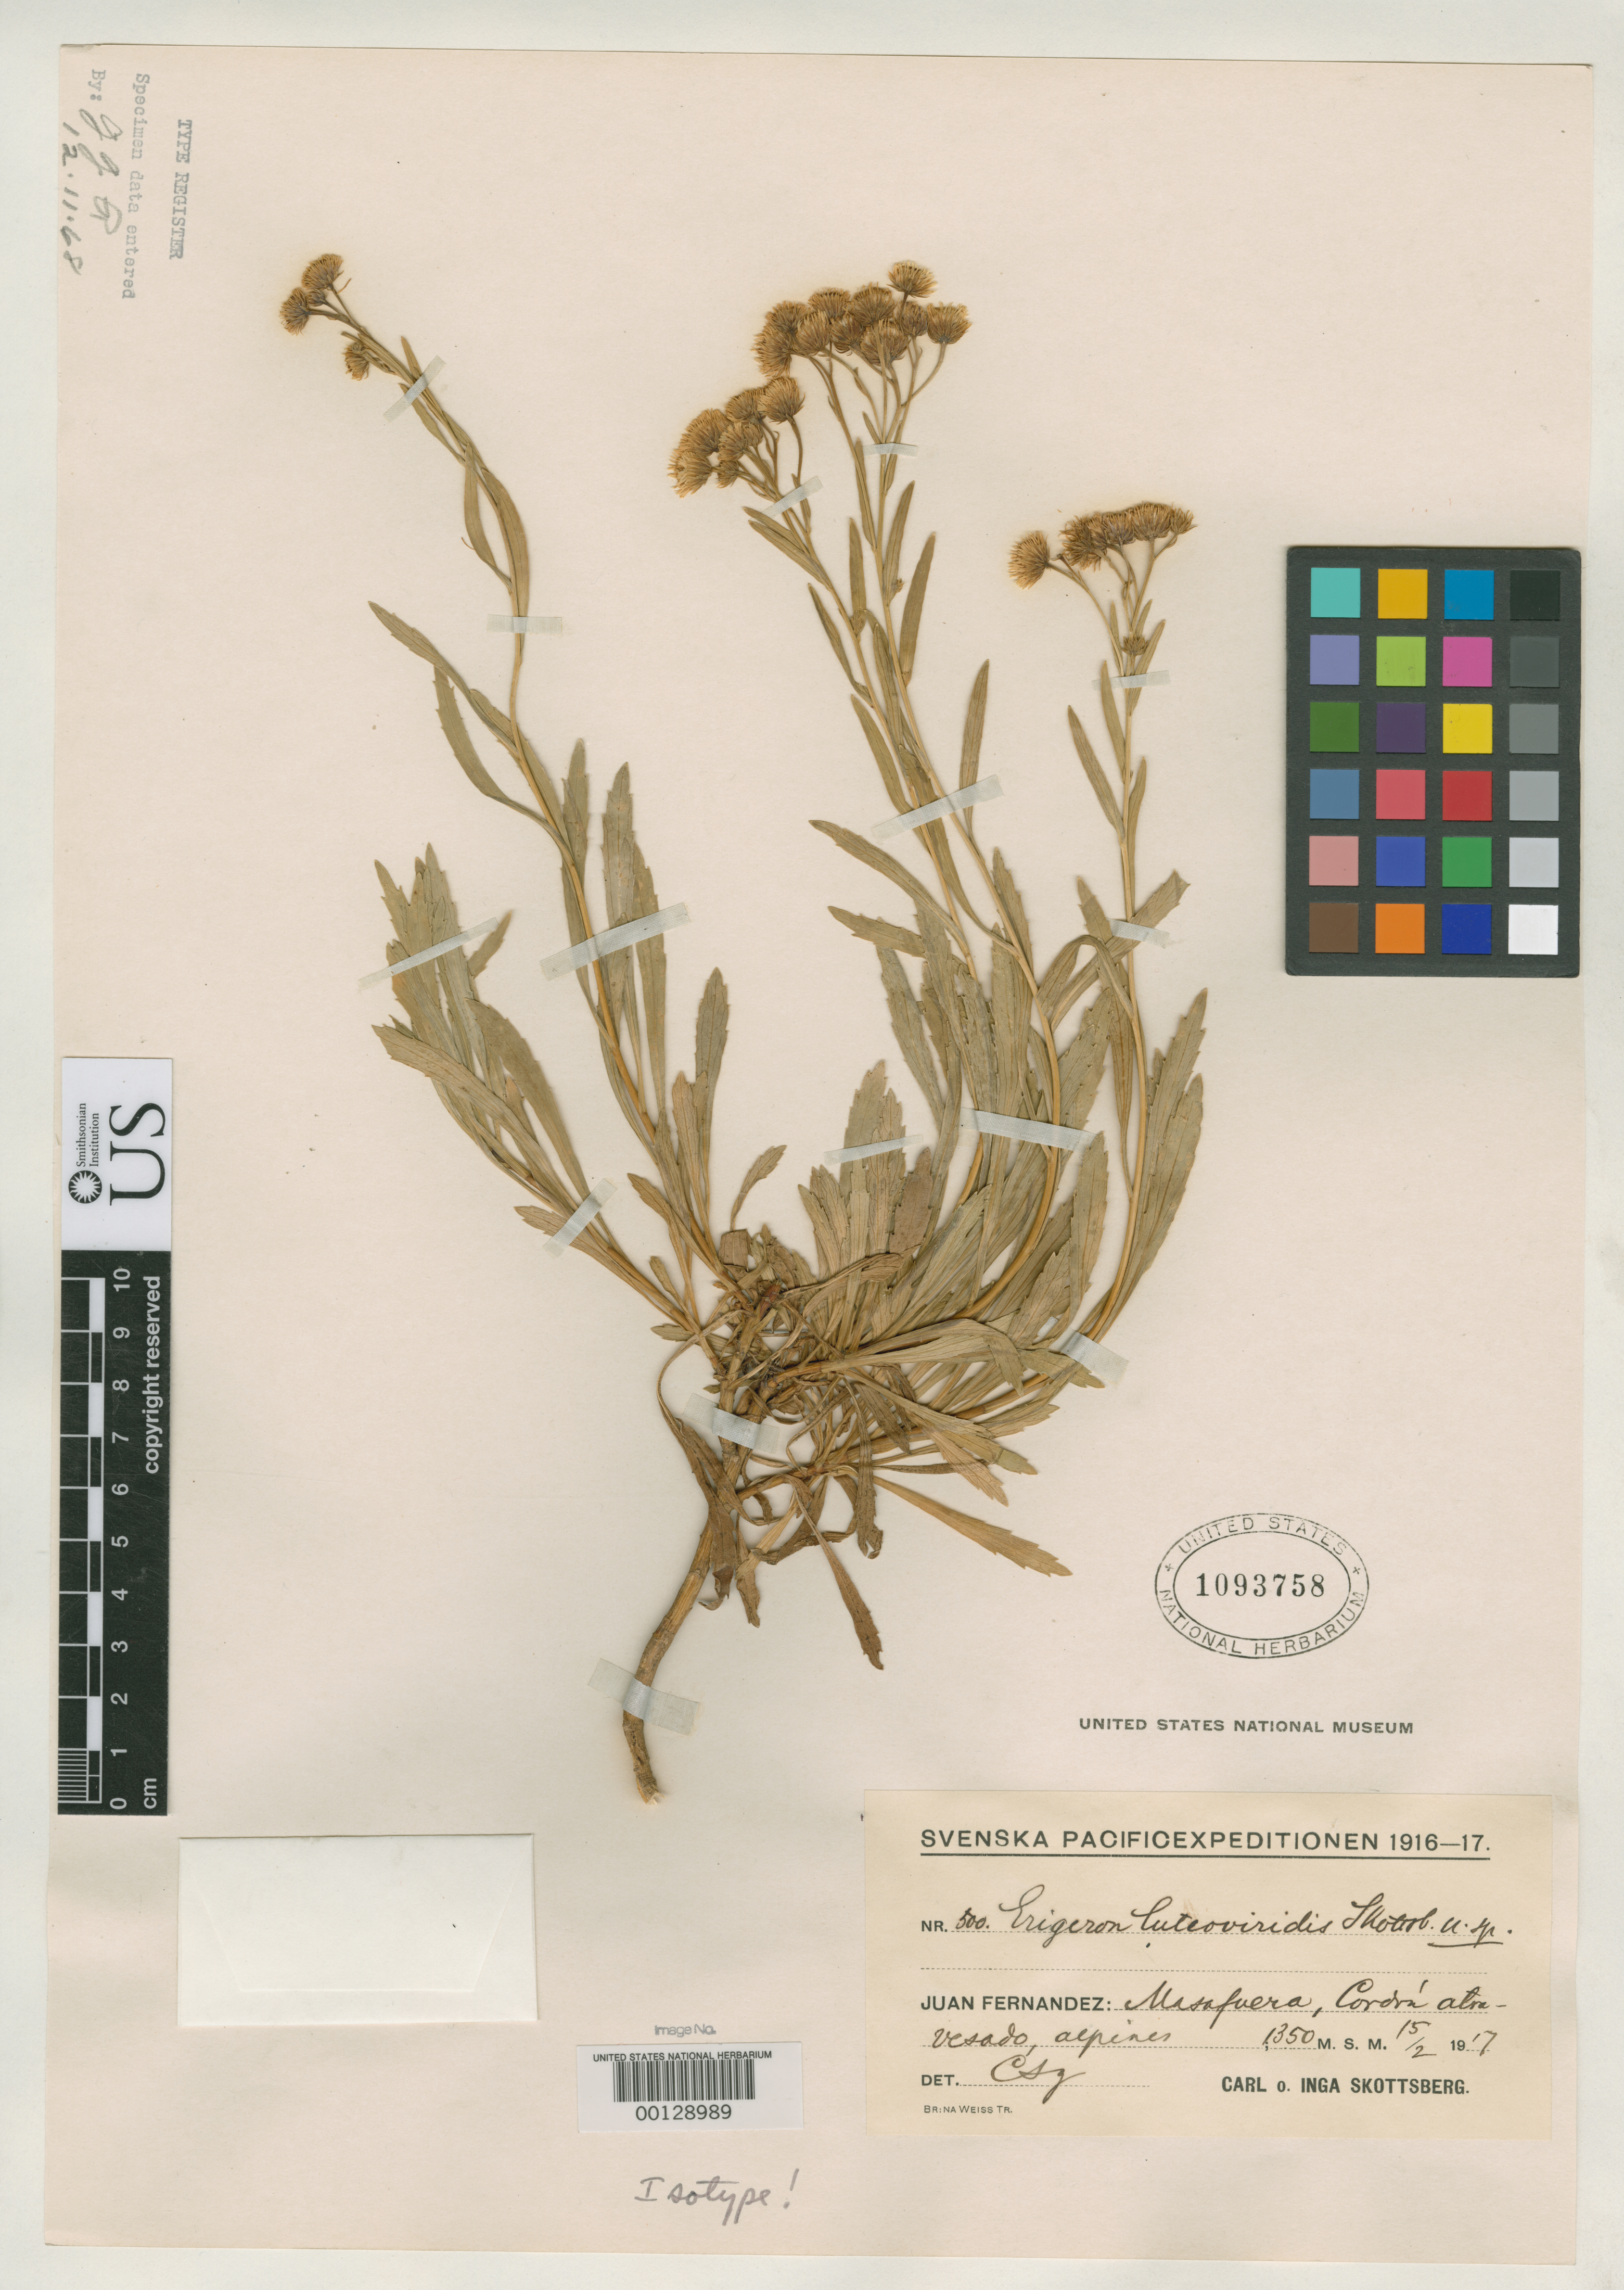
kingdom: Plantae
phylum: Tracheophyta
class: Magnoliopsida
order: Asterales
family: Asteraceae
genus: Erigeron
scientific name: Erigeron luteoviridis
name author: Skottsb.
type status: Isotype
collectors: C. Skottsberg & I. Skottsberg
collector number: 500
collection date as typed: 15 Feb 1917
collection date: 1917-02-15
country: Chile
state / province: Valparaíso (V)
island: Isla Más Afuera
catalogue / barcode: US 1093758